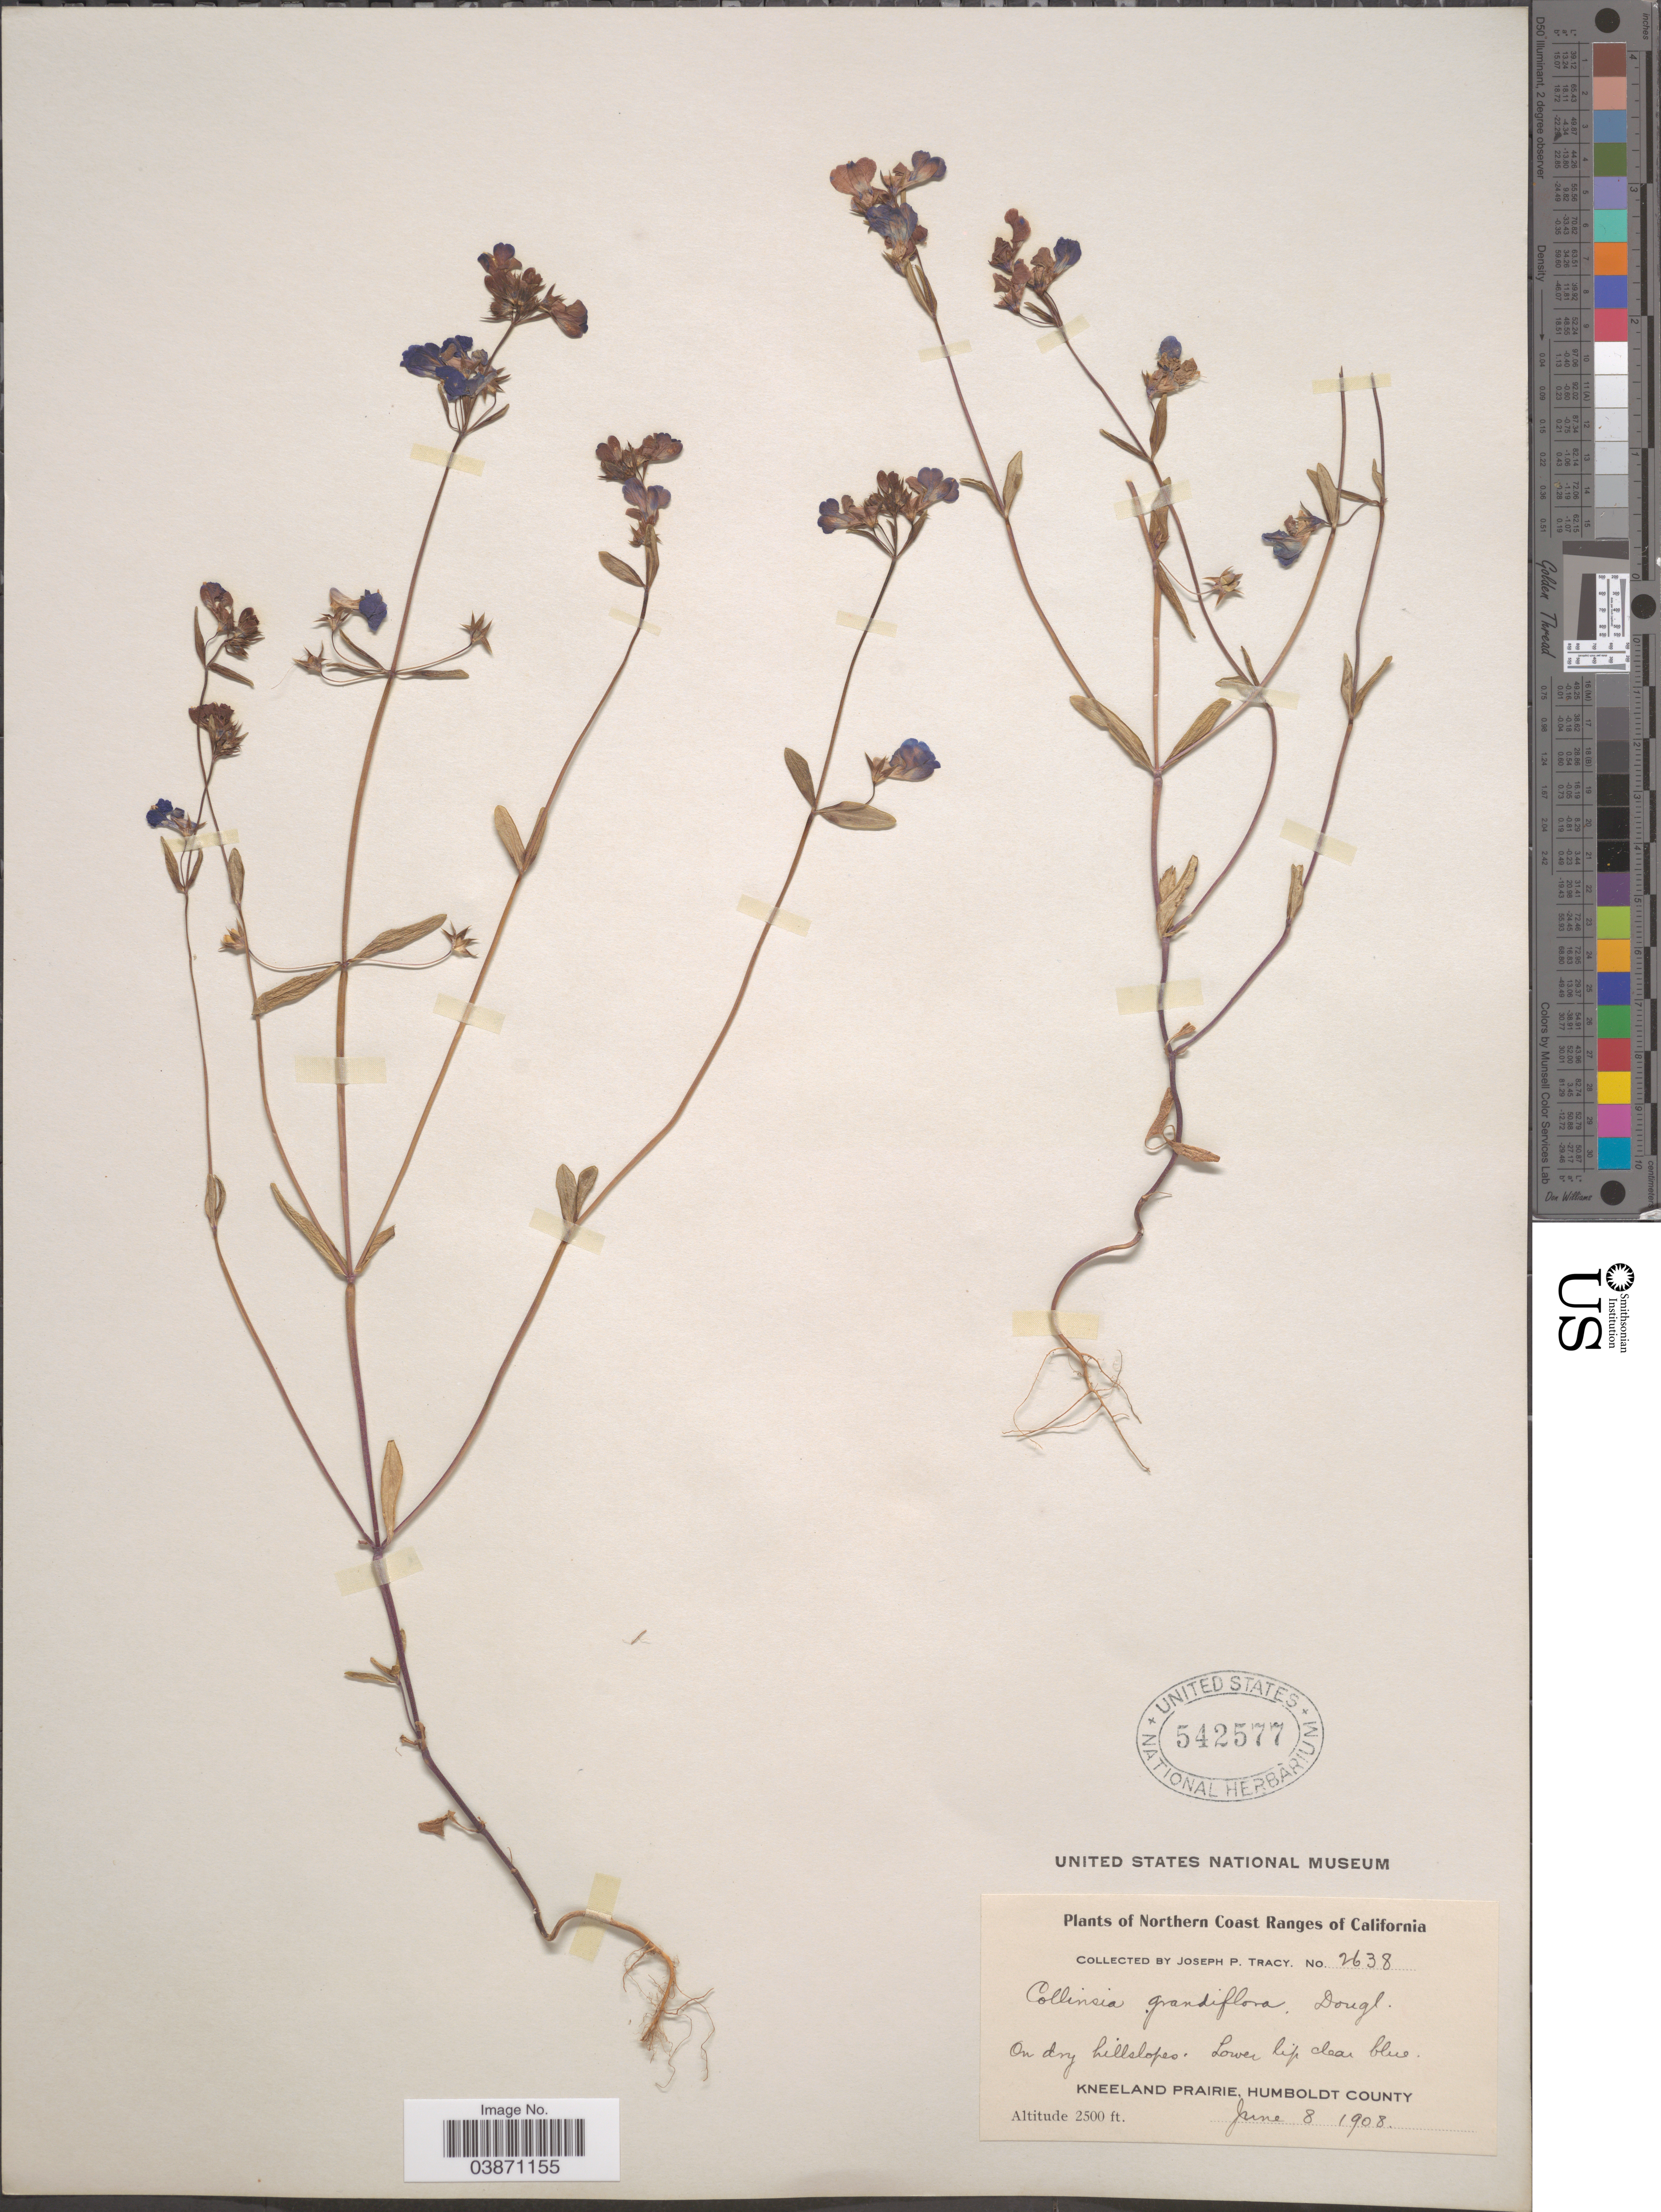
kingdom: Plantae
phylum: Tracheophyta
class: Magnoliopsida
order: Lamiales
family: Plantaginaceae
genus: Collinsia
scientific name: Collinsia grandiflora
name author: Lindl.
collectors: J. Tracy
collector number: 2638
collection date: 1908-06-08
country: United States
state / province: California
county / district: Humboldt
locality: Northern Coast Ranges. Kneeland Prairie, Humboldt County.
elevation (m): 762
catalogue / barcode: US 542577